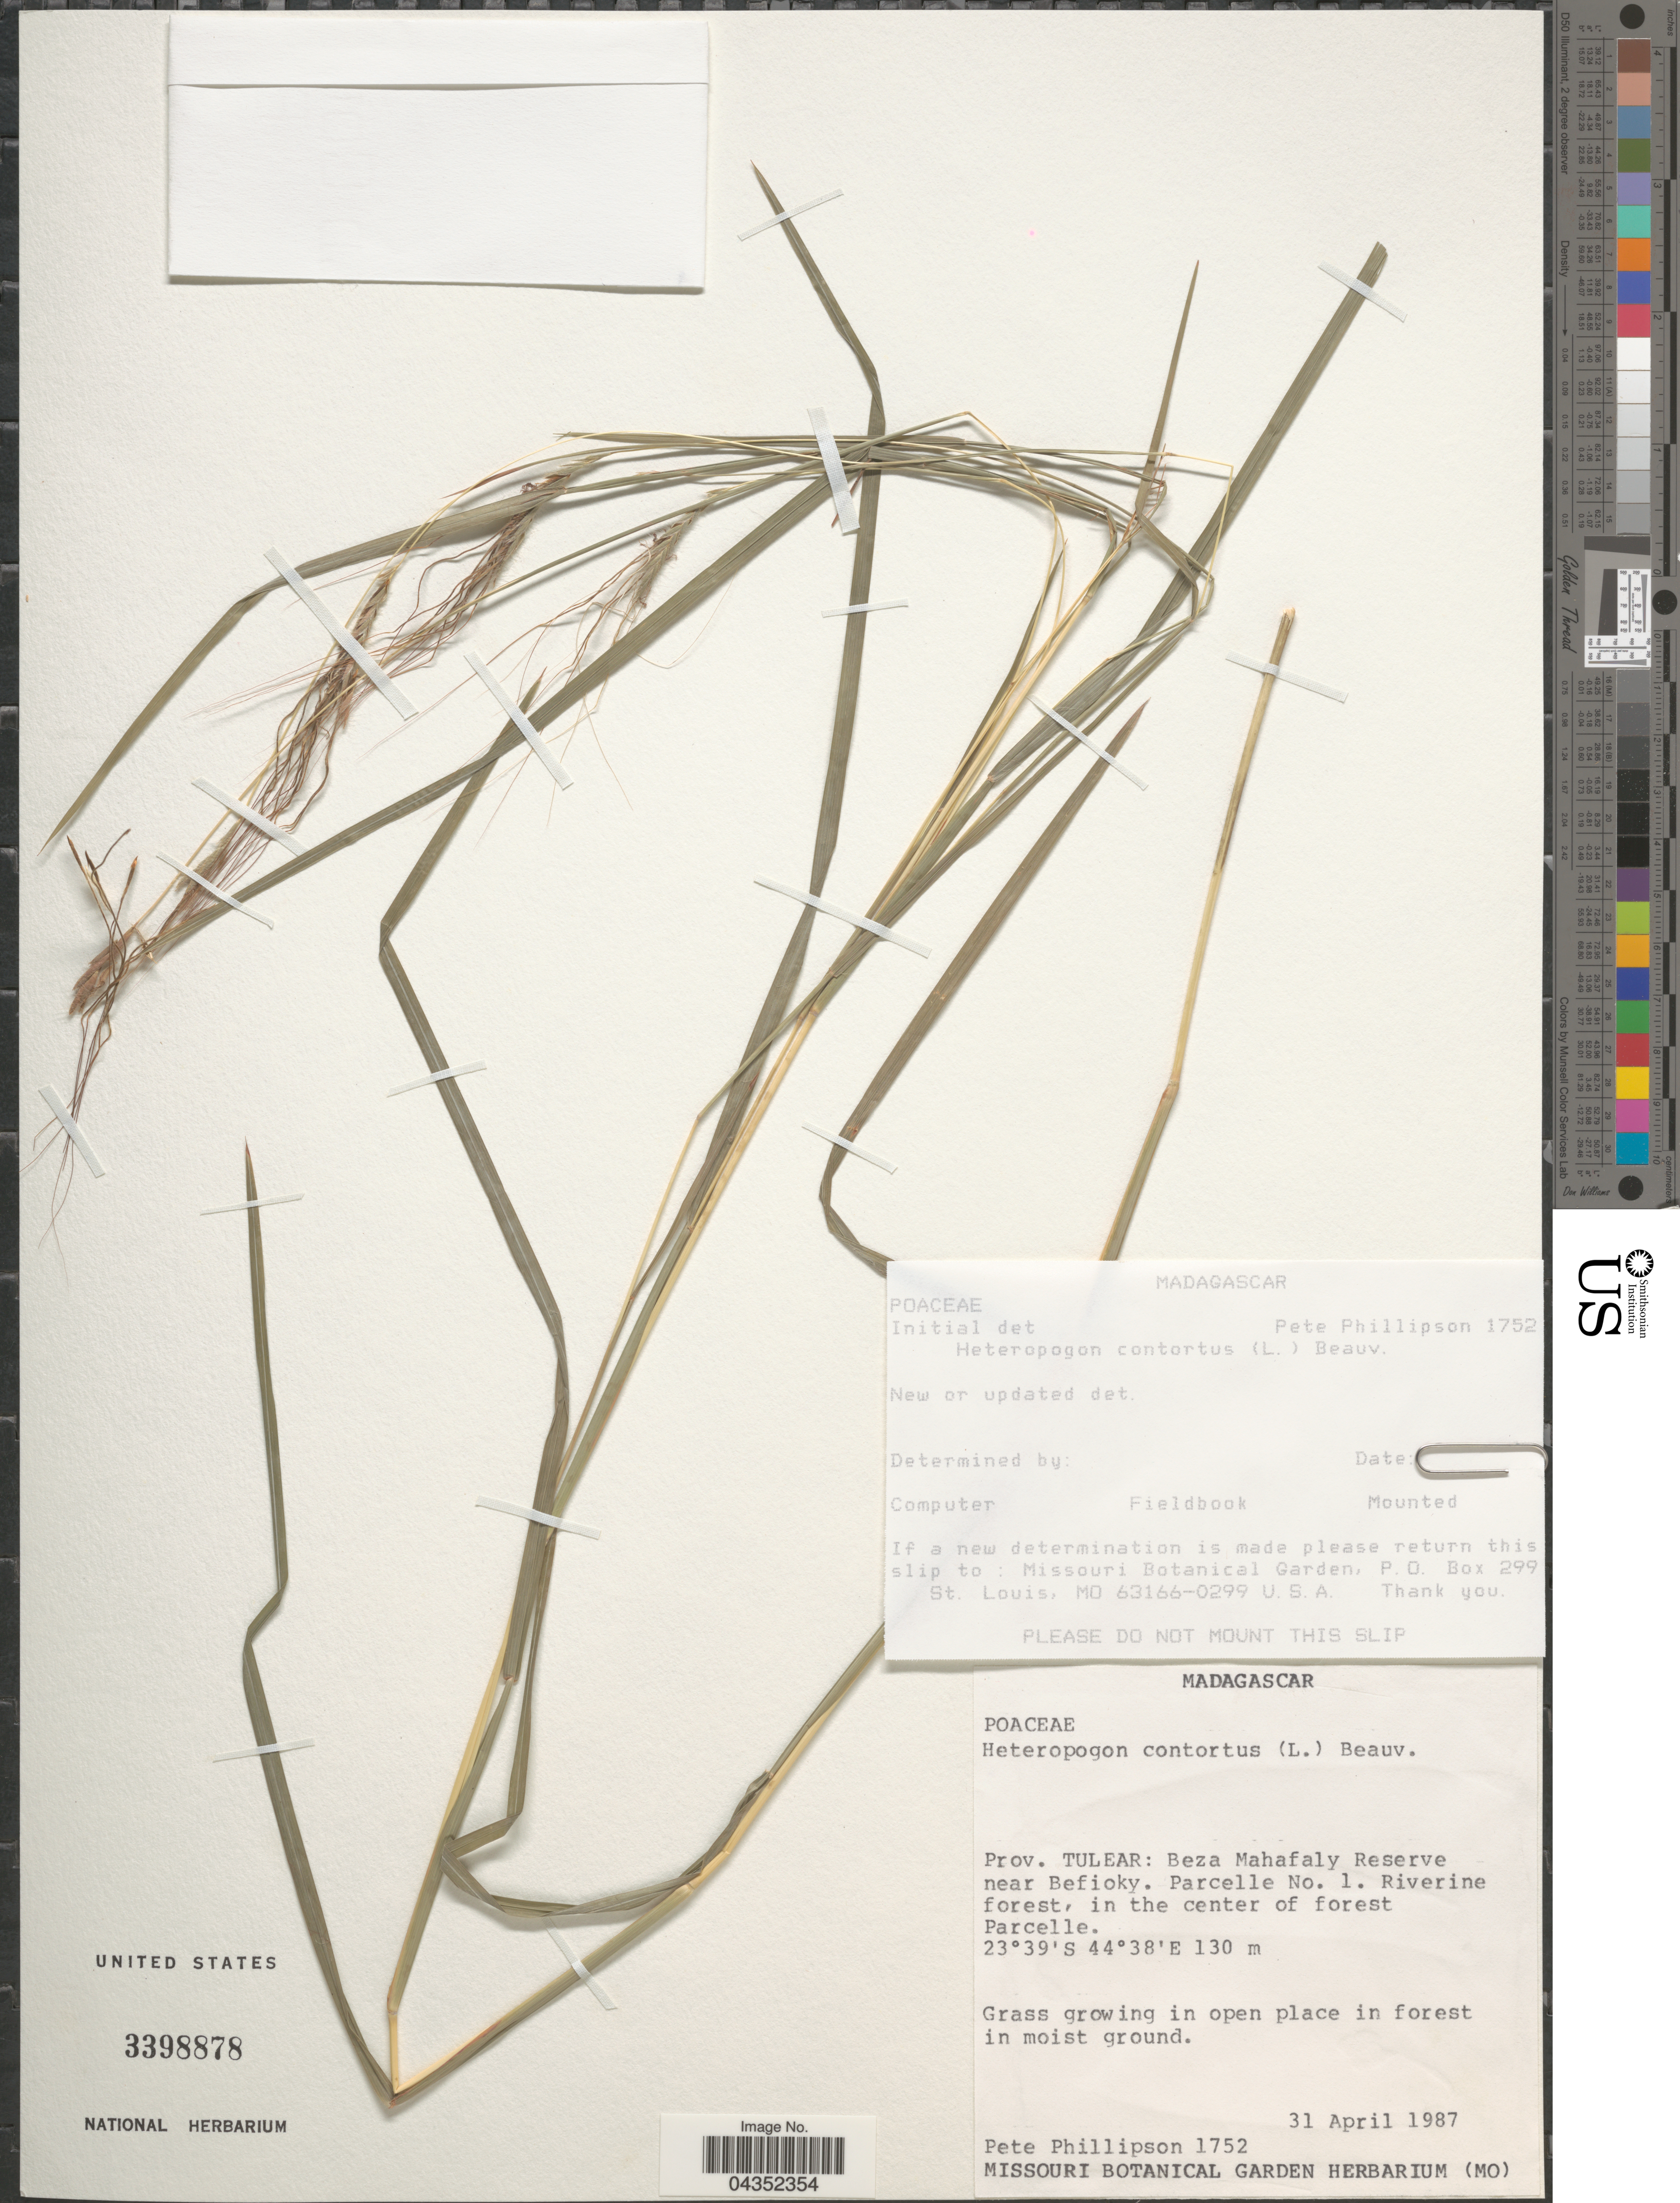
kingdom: Plantae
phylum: Tracheophyta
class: Liliopsida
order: Poales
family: Poaceae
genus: Heteropogon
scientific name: Heteropogon contortus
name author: (L.) P. Beauv. ex Roem. & Schult.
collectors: P. B. Phillipson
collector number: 1752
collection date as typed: Transcribed d/m/y: 31/4/1987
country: Madagascar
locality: Prov. Tulear: Beza Mahafaly Reserve near Befioky. Parcelle No. 1. Riverine forest, in the center of forest Parcelle.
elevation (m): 130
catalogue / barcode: US 3398878